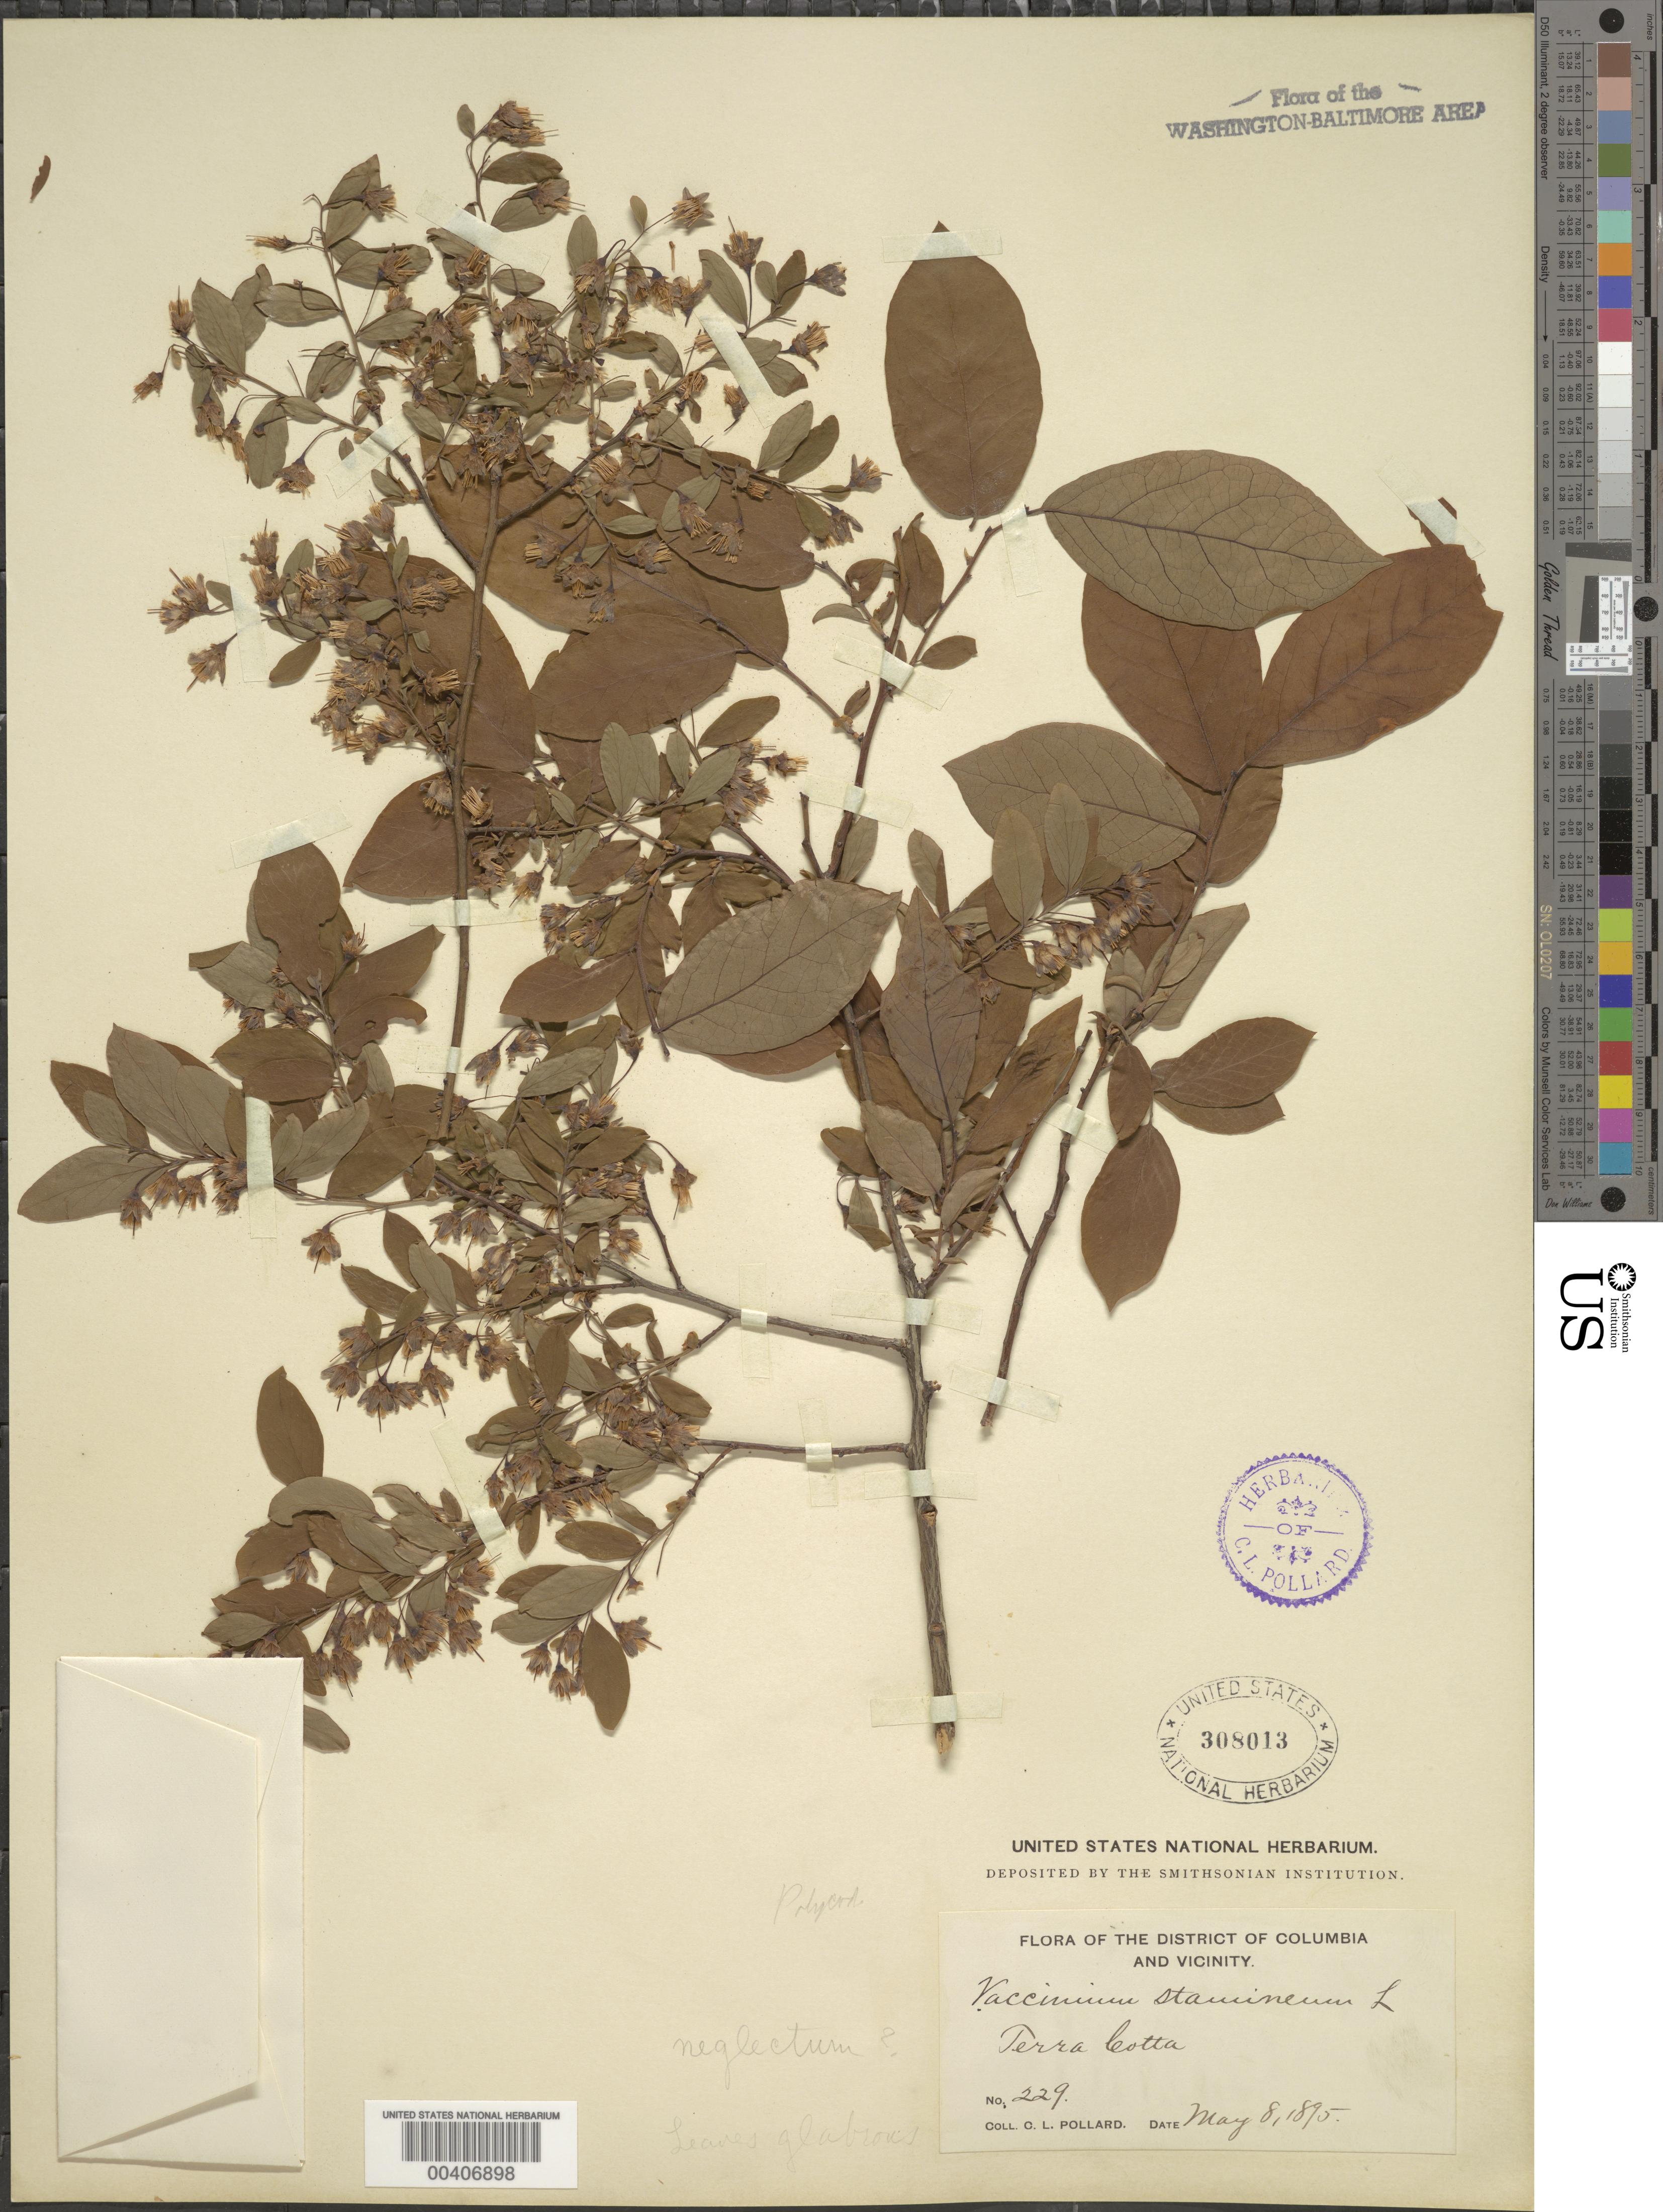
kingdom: Plantae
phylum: Tracheophyta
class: Magnoliopsida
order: Ericales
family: Ericaceae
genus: Vaccinium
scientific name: Vaccinium stamineum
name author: L.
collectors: C. L. Pollard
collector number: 229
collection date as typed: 08 May 1895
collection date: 1895-05-08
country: United States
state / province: District of Columbia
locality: Terra Cotta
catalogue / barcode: US 308013